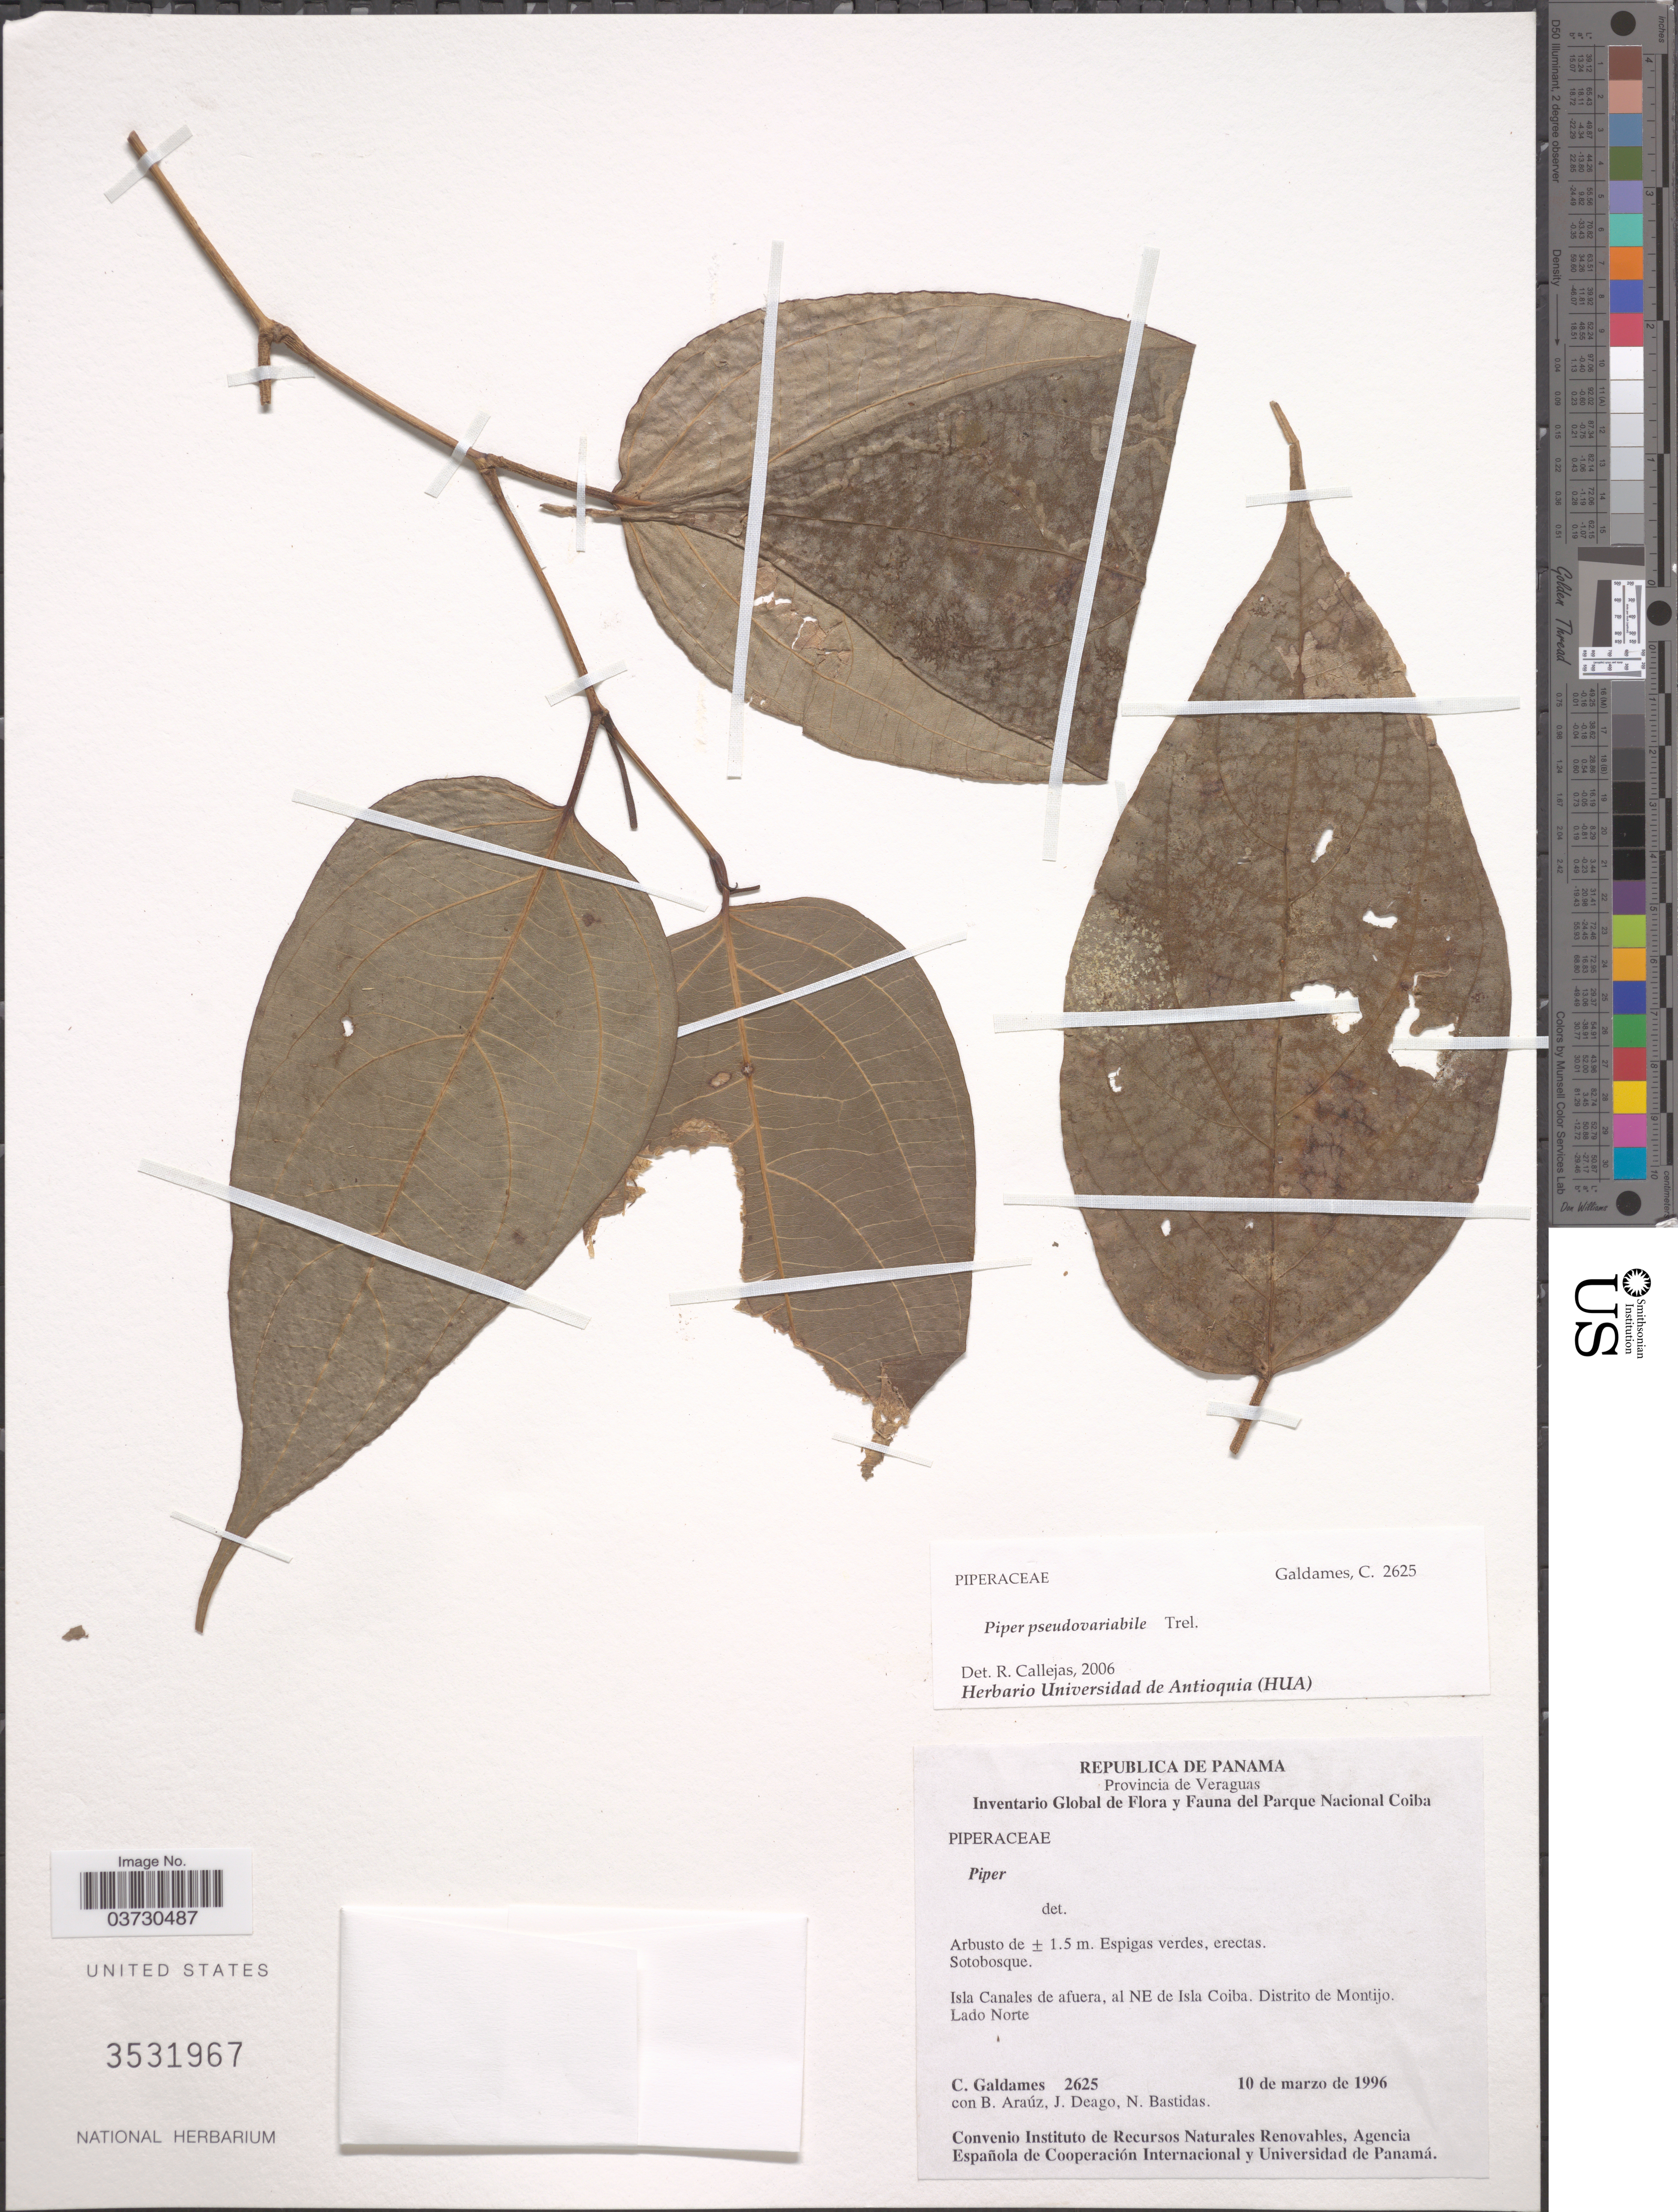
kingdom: Plantae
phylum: Tracheophyta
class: Magnoliopsida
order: Piperales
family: Piperaceae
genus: Piper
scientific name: Piper pseudovariabile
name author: Trel.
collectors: C. Galdames, B. Araúz, J. Deago & N. Bastidas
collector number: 2625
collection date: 1996-03-10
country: Panama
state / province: Veraguas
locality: Sotobosque. Isla Canales de afuera, al NE de Isla Coiba. Distrito de Montijo. Lado Norte.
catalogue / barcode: US 3531967